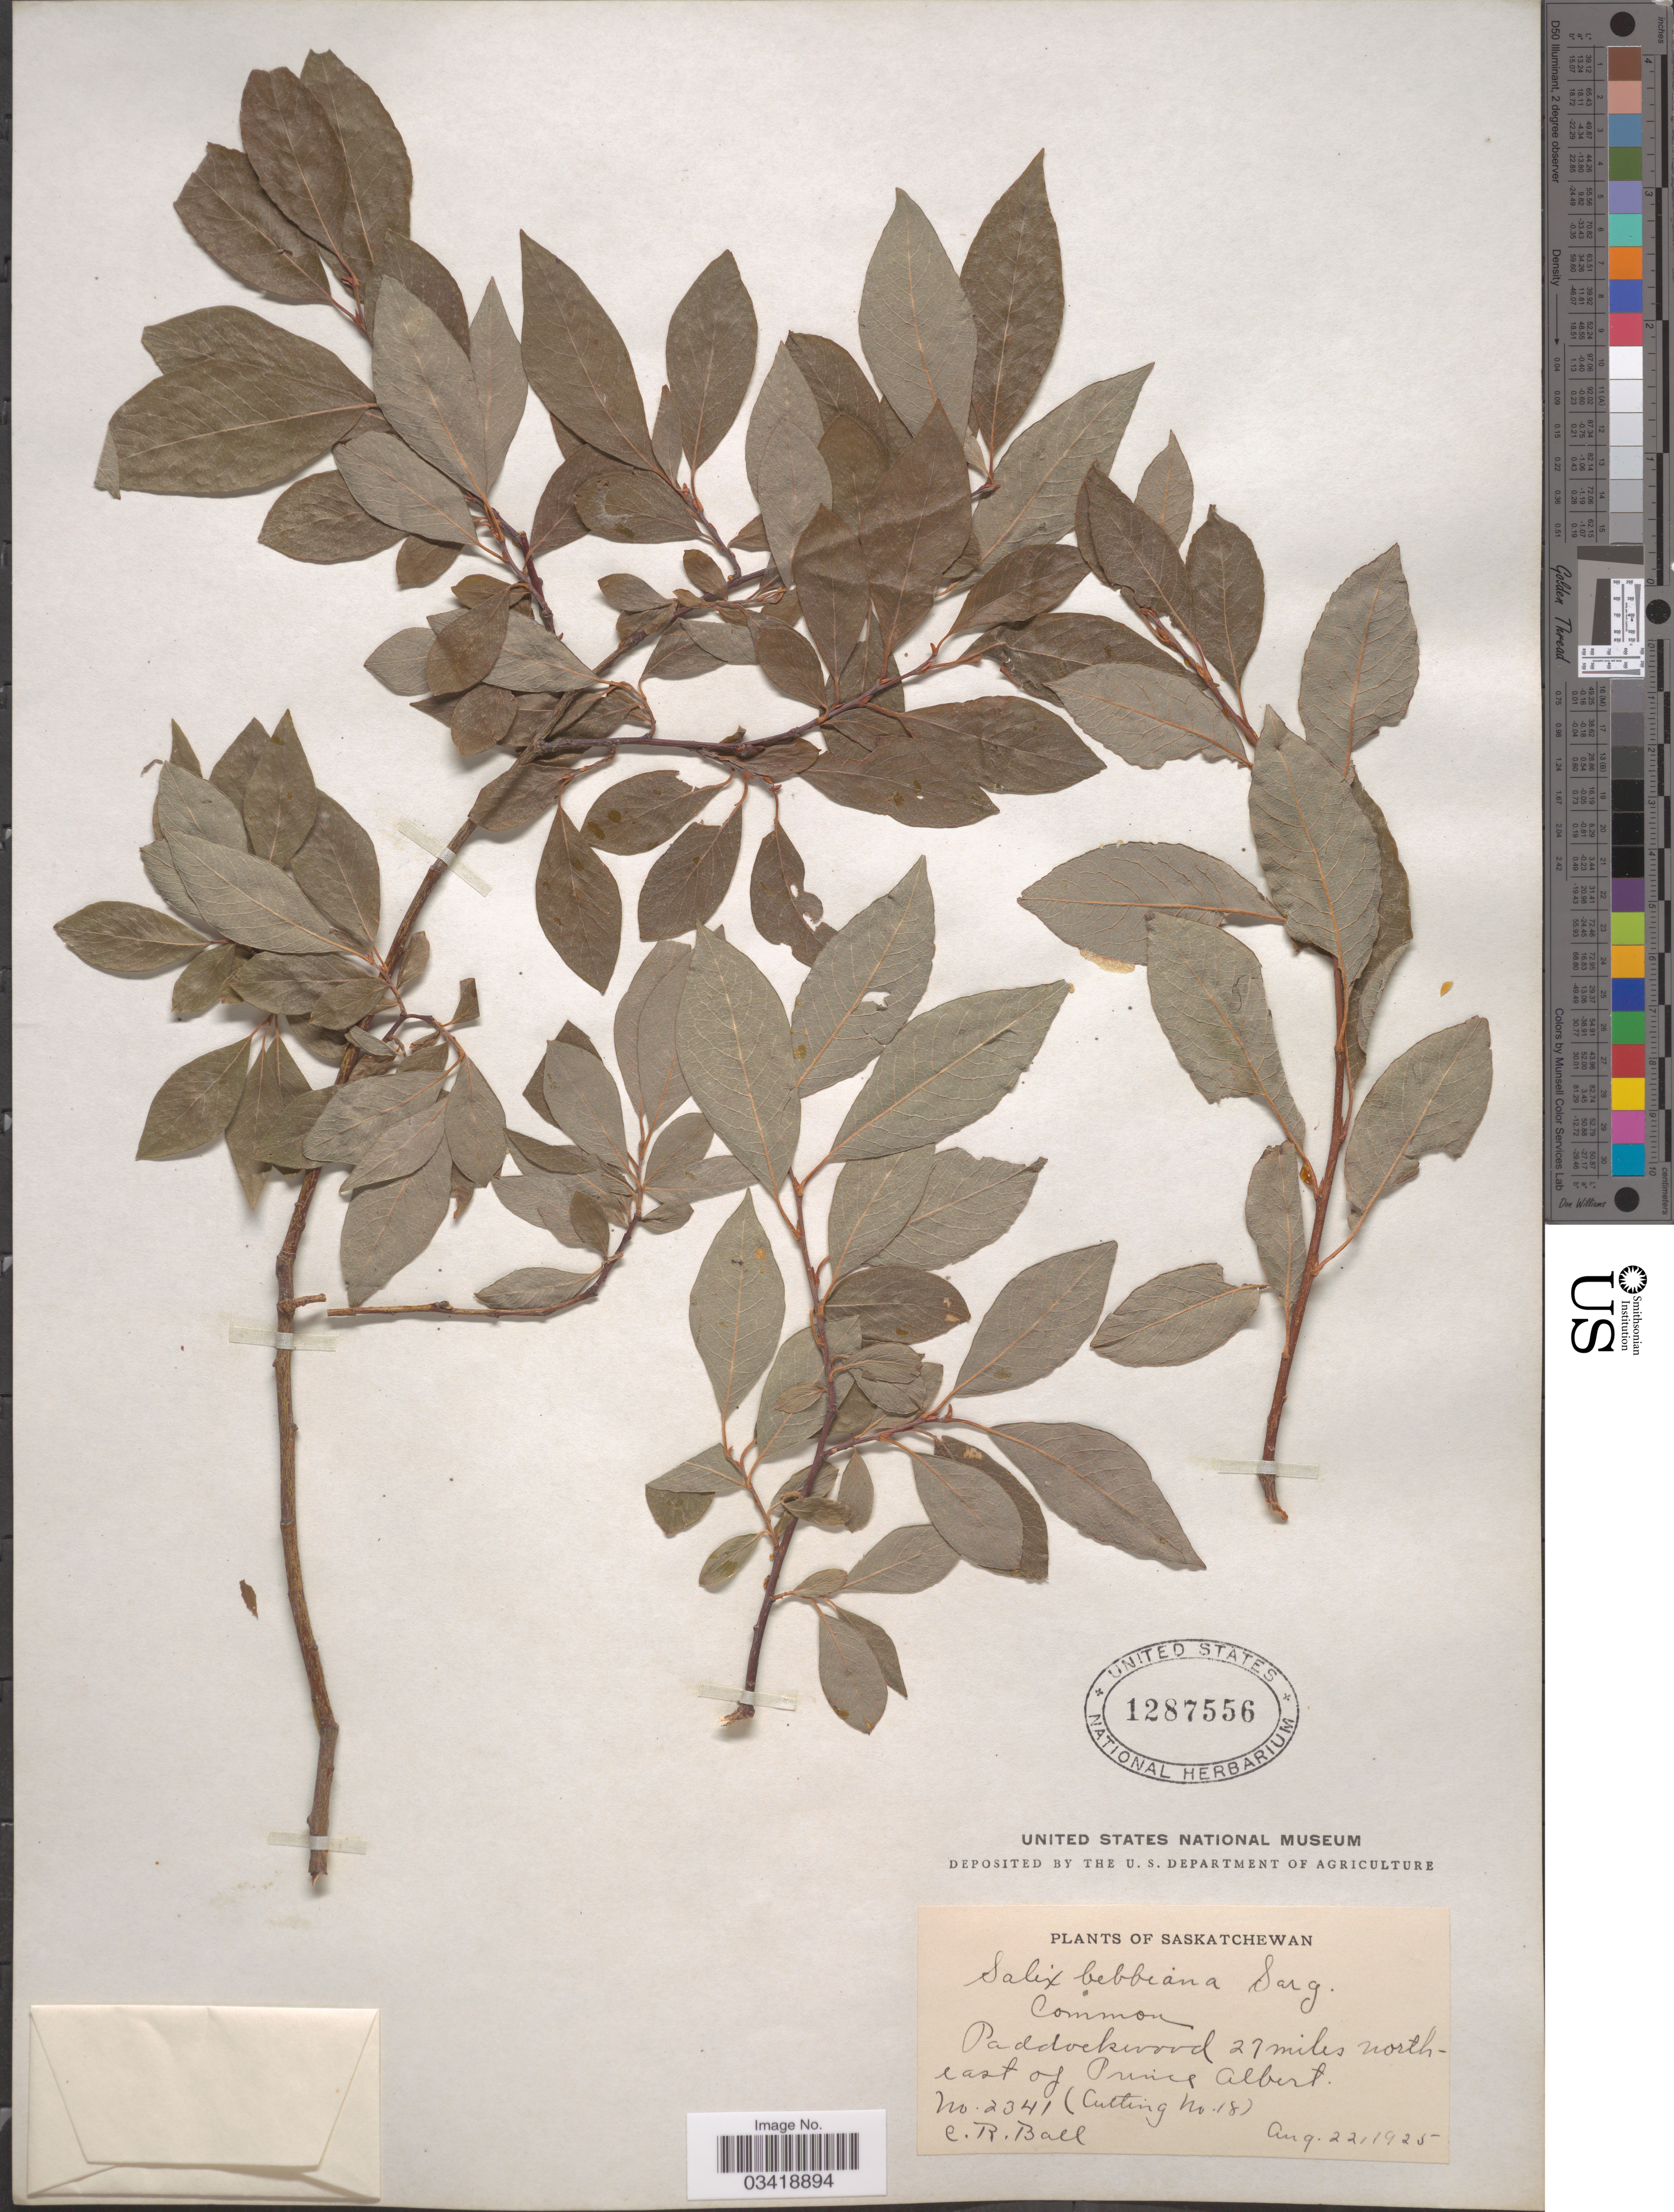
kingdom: Plantae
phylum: Tracheophyta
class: Magnoliopsida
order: Malpighiales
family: Salicaceae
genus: Salix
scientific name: Salix bebbiana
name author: Sarg.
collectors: C. R. Ball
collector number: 2341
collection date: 1925-08-22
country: Canada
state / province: Saskatchewan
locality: Paddockwood 27 miles north-east of Prince Albert.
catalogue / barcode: US 1287556